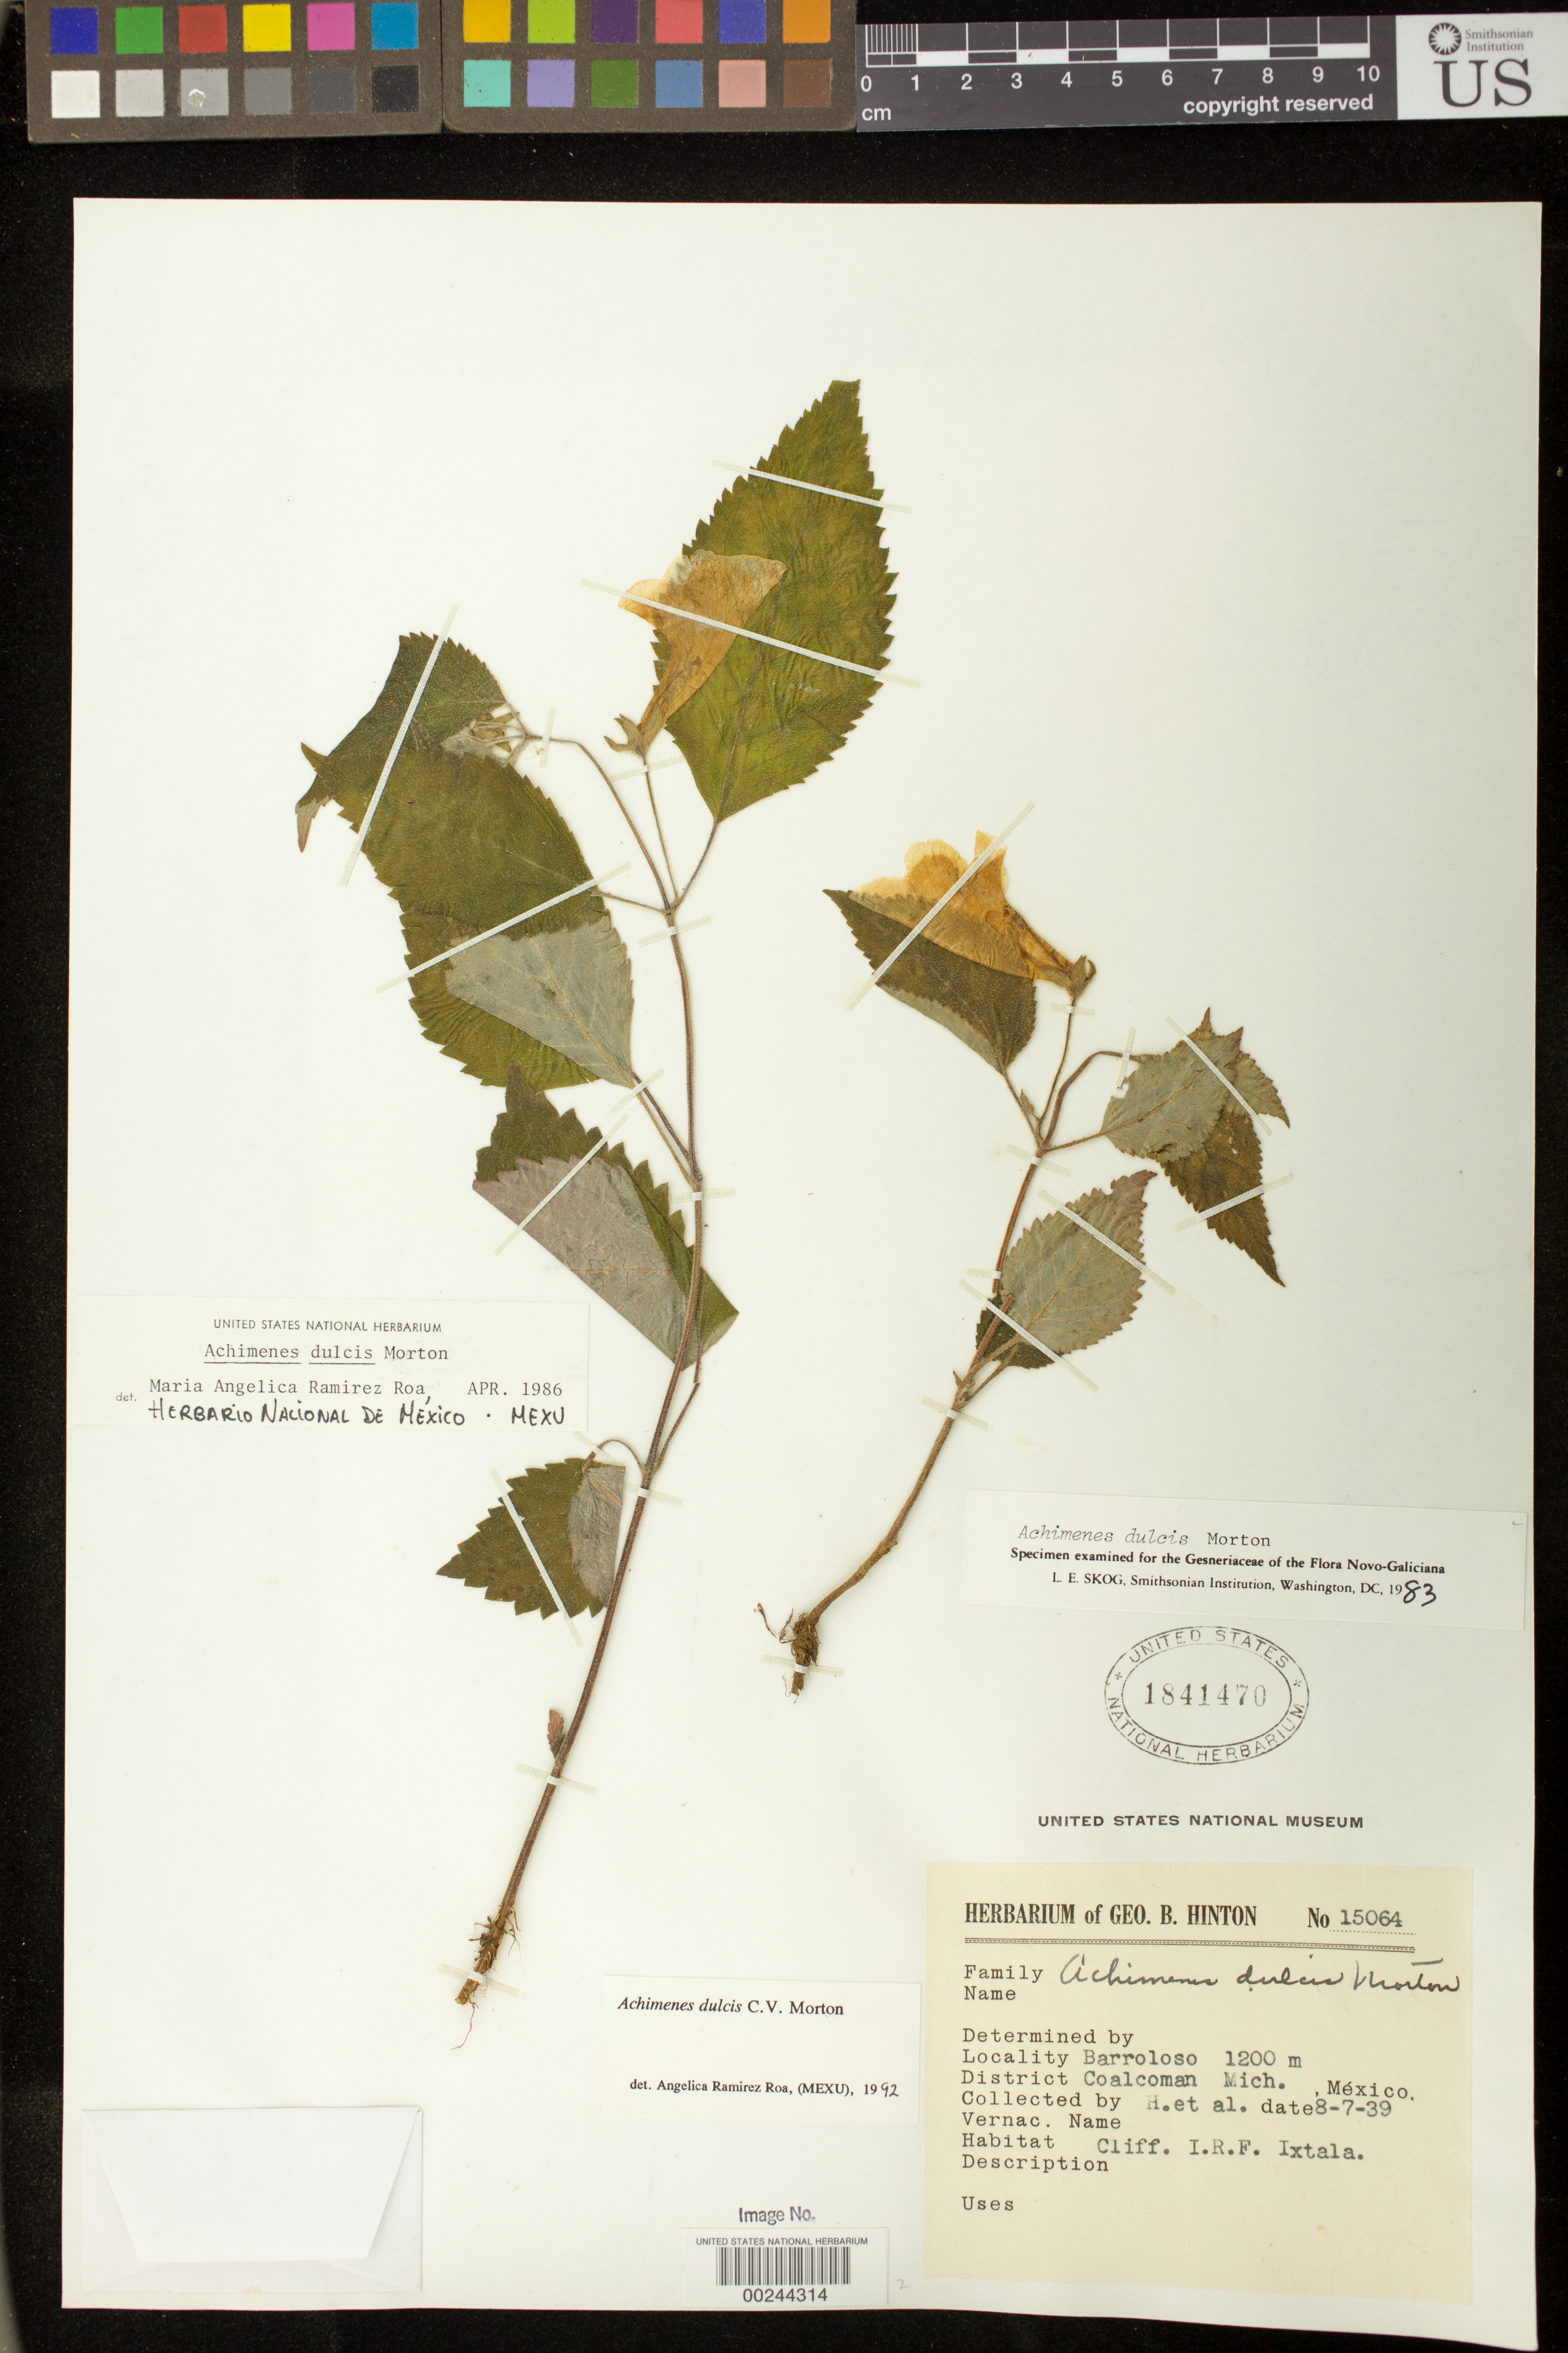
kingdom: Plantae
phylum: Tracheophyta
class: Magnoliopsida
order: Lamiales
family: Gesneriaceae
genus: Achimenes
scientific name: Achimenes dulcis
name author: C.V. Morton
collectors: G. B. Hinton & et al.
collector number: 15064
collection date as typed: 07 Aug 1939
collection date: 1939-08-07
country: Mexico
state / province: Michoacan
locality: Dist. Coalcoman, Barroloso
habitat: Cliff i.r.f. ixtala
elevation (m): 1200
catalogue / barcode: US 1841470